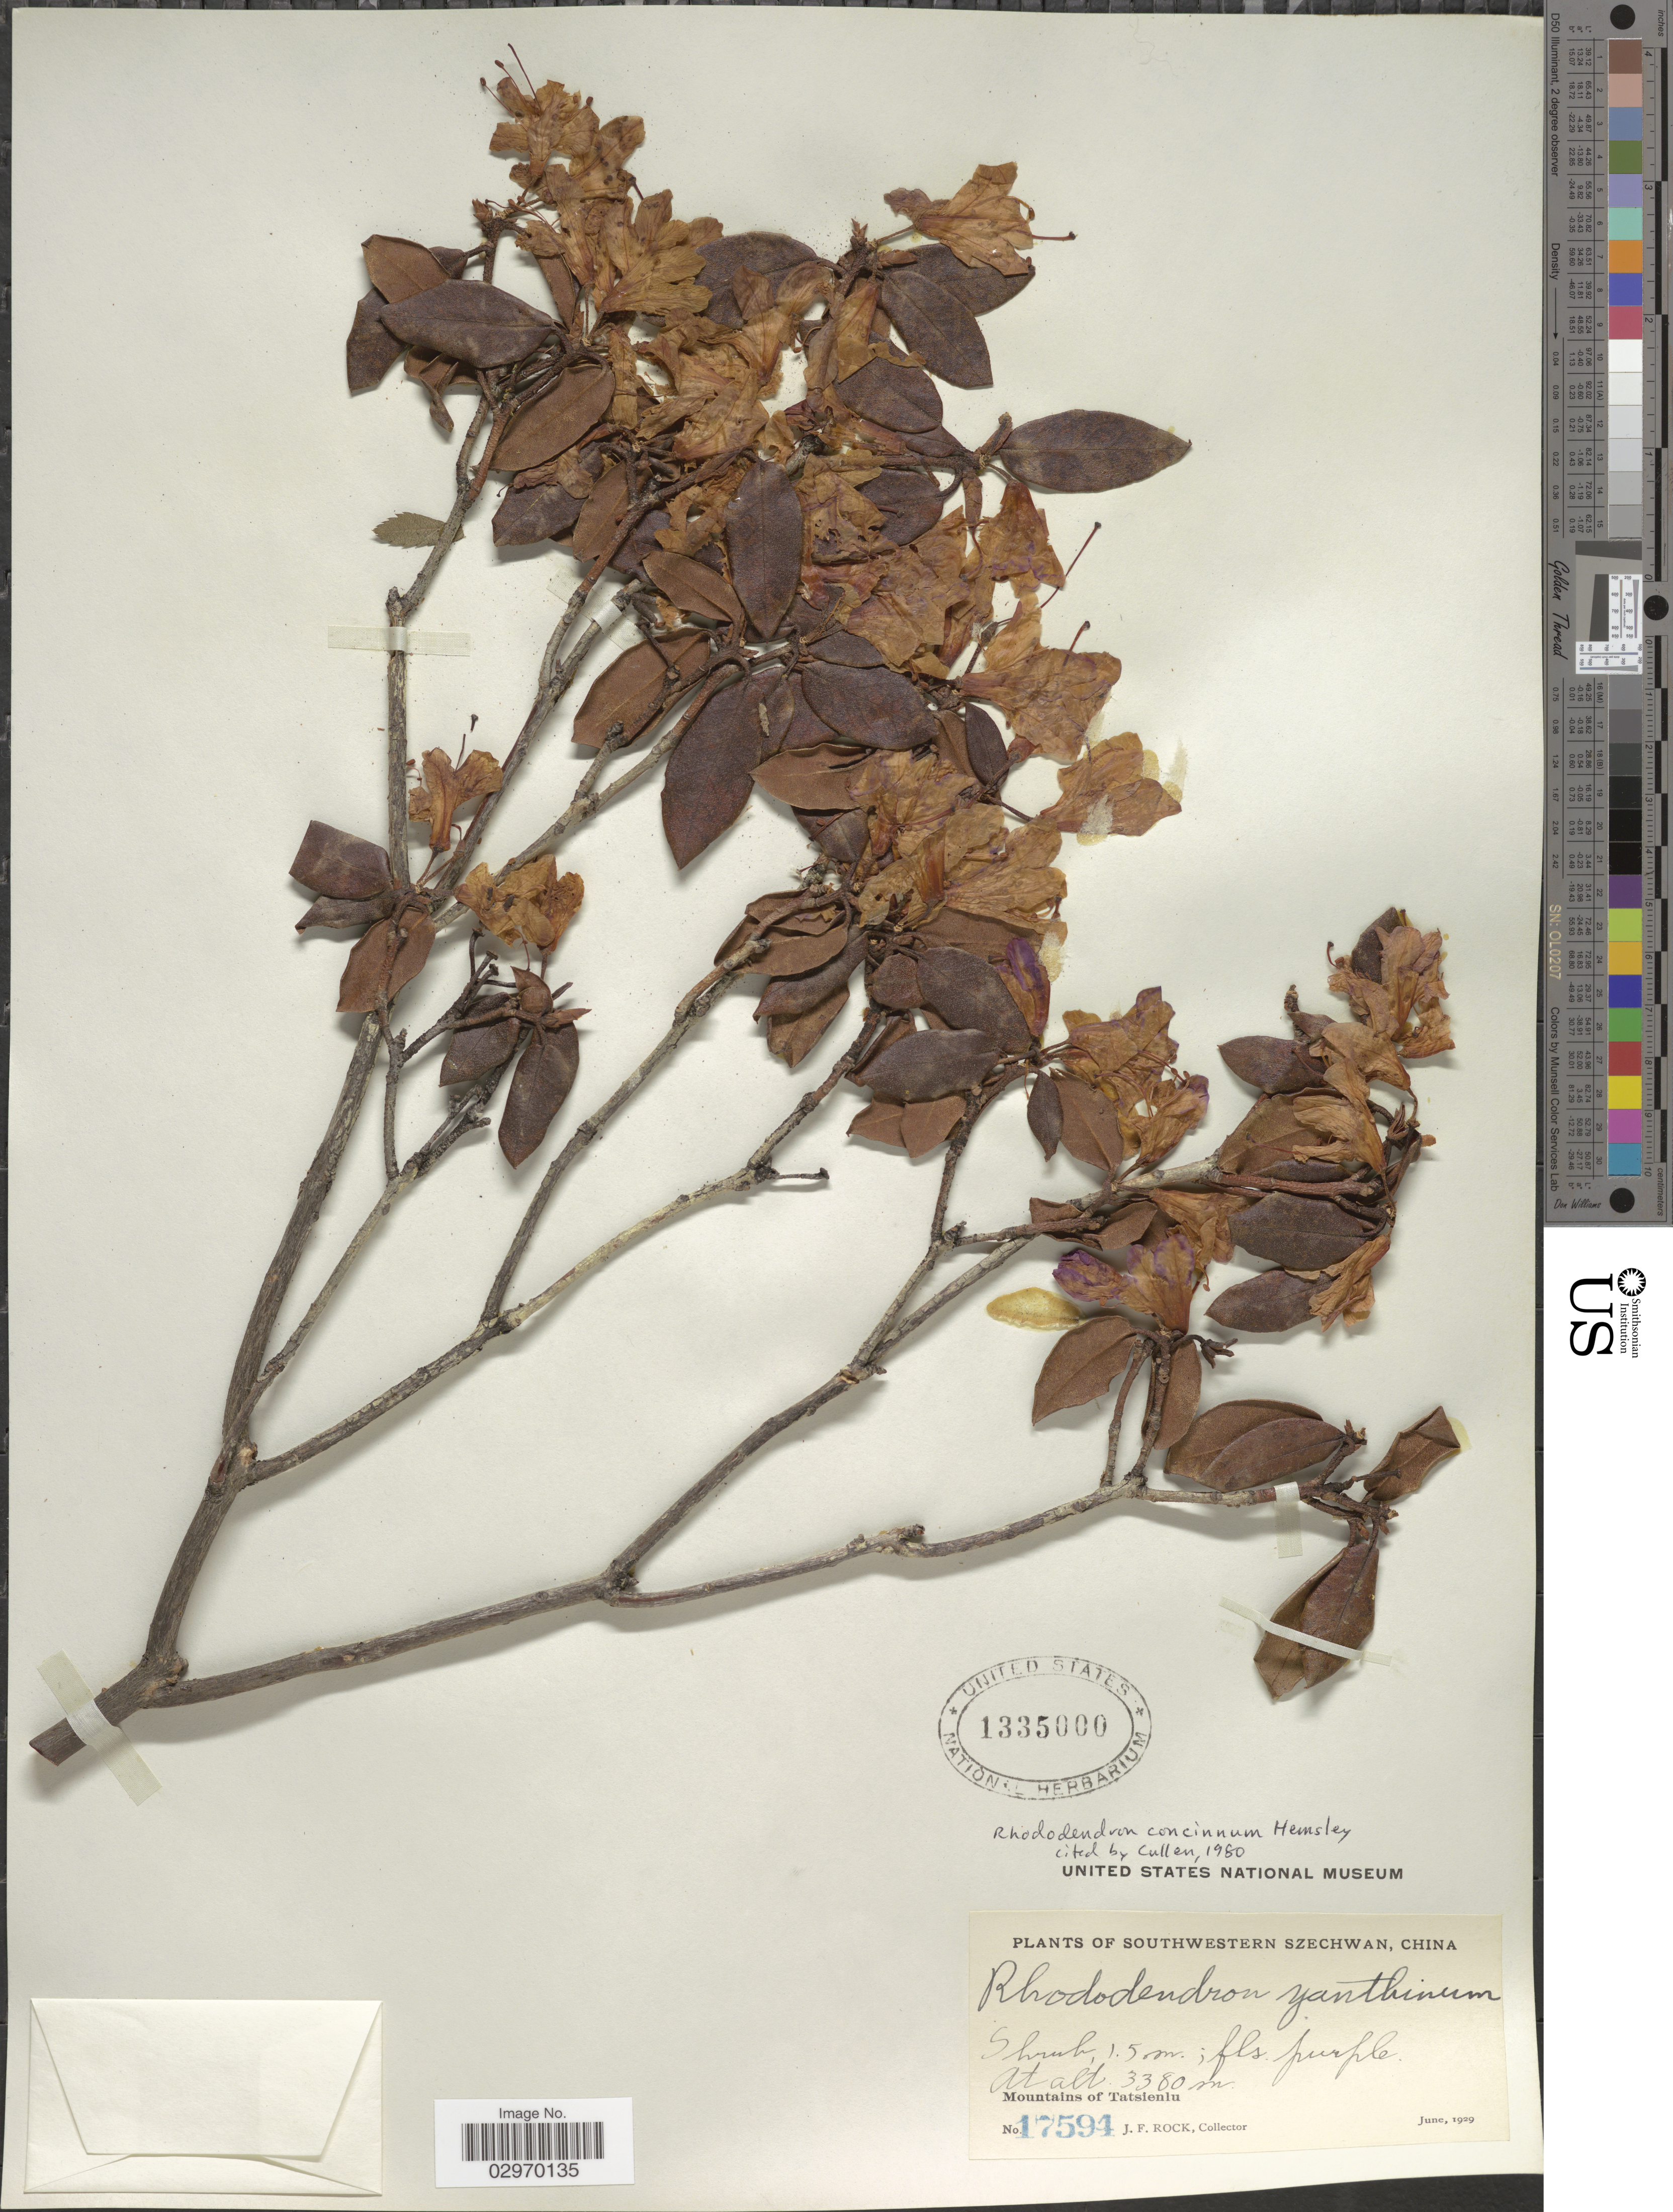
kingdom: Plantae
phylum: Tracheophyta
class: Magnoliopsida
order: Ericales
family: Ericaceae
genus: Rhododendron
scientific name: Rhododendron concinnum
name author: Hemsl.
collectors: J. Rock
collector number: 17594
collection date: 1929-06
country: China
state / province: Sichuan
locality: Southwestern Szechwan. Mountains of Tatsienlu.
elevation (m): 3380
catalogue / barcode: US 1335000